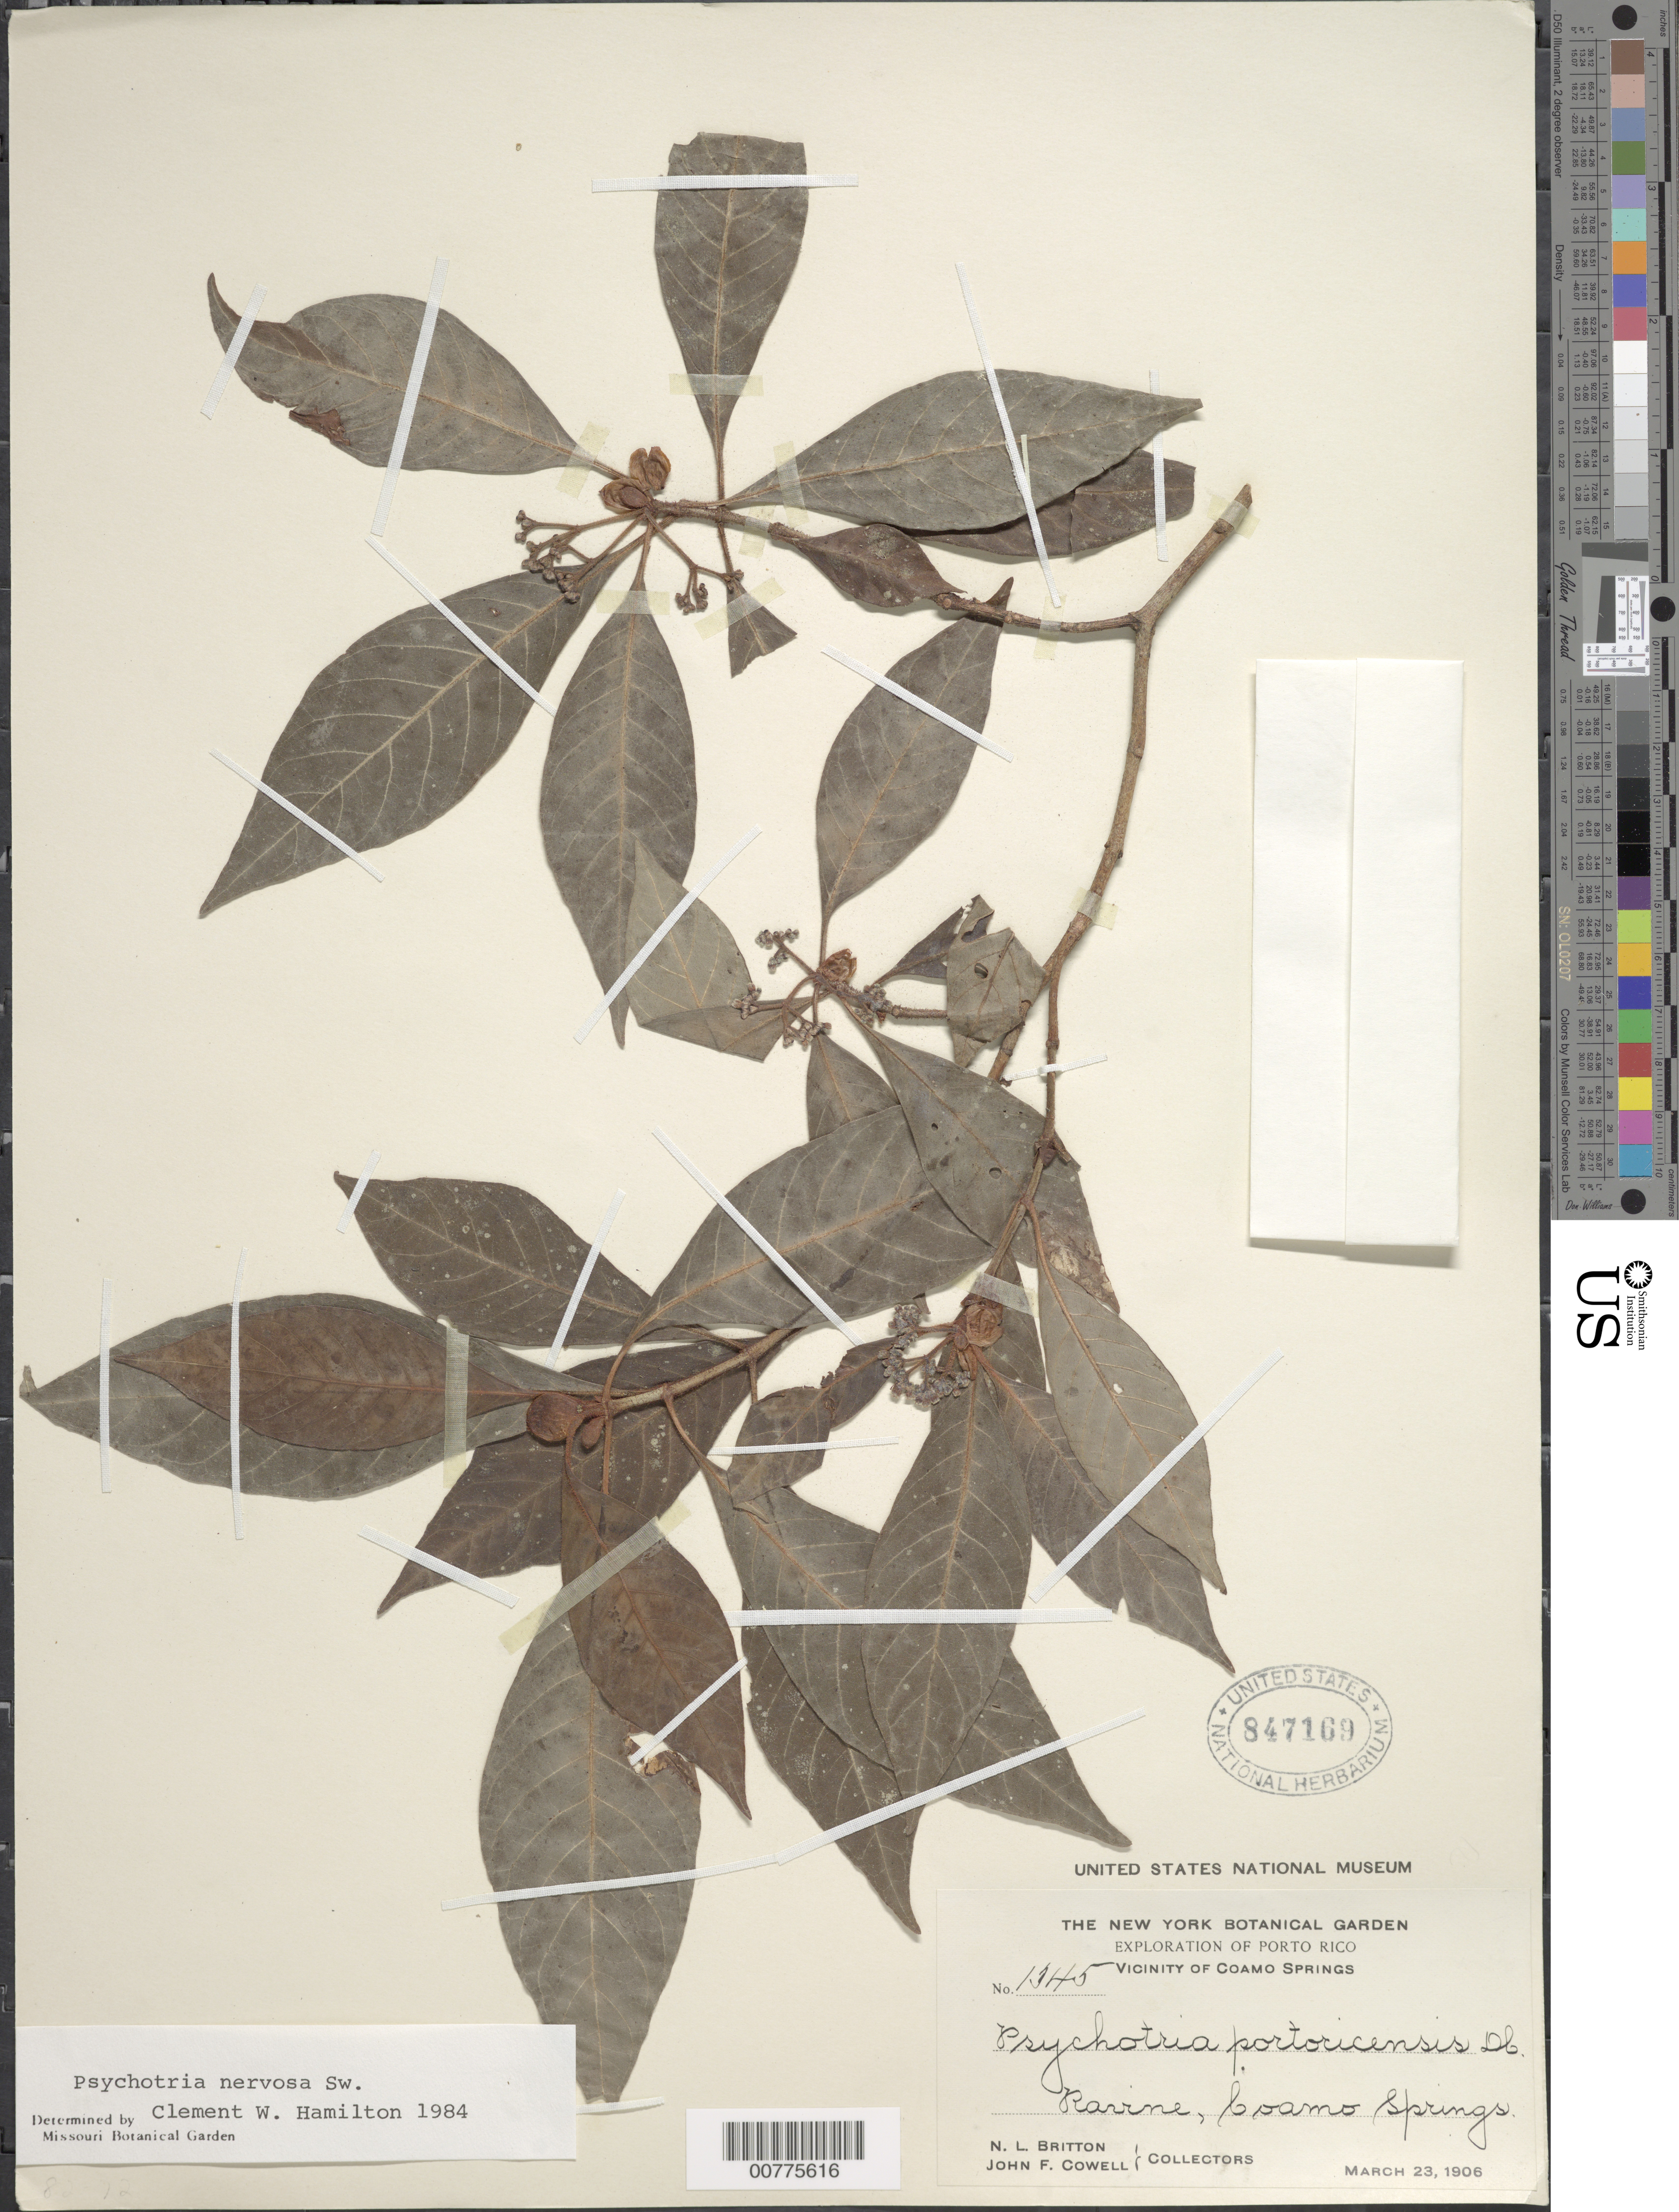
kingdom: Plantae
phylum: Tracheophyta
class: Magnoliopsida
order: Gentianales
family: Rubiaceae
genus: Psychotria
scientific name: Psychotria nervosa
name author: Sw.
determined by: Hamilton, C. W.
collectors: N. Britton & J. F. Cowell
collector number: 1345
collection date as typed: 23 Mar 1906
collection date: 1906-03-23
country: Puerto Rico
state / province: Coamo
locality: Coamo Springs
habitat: Ravine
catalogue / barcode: US 847169